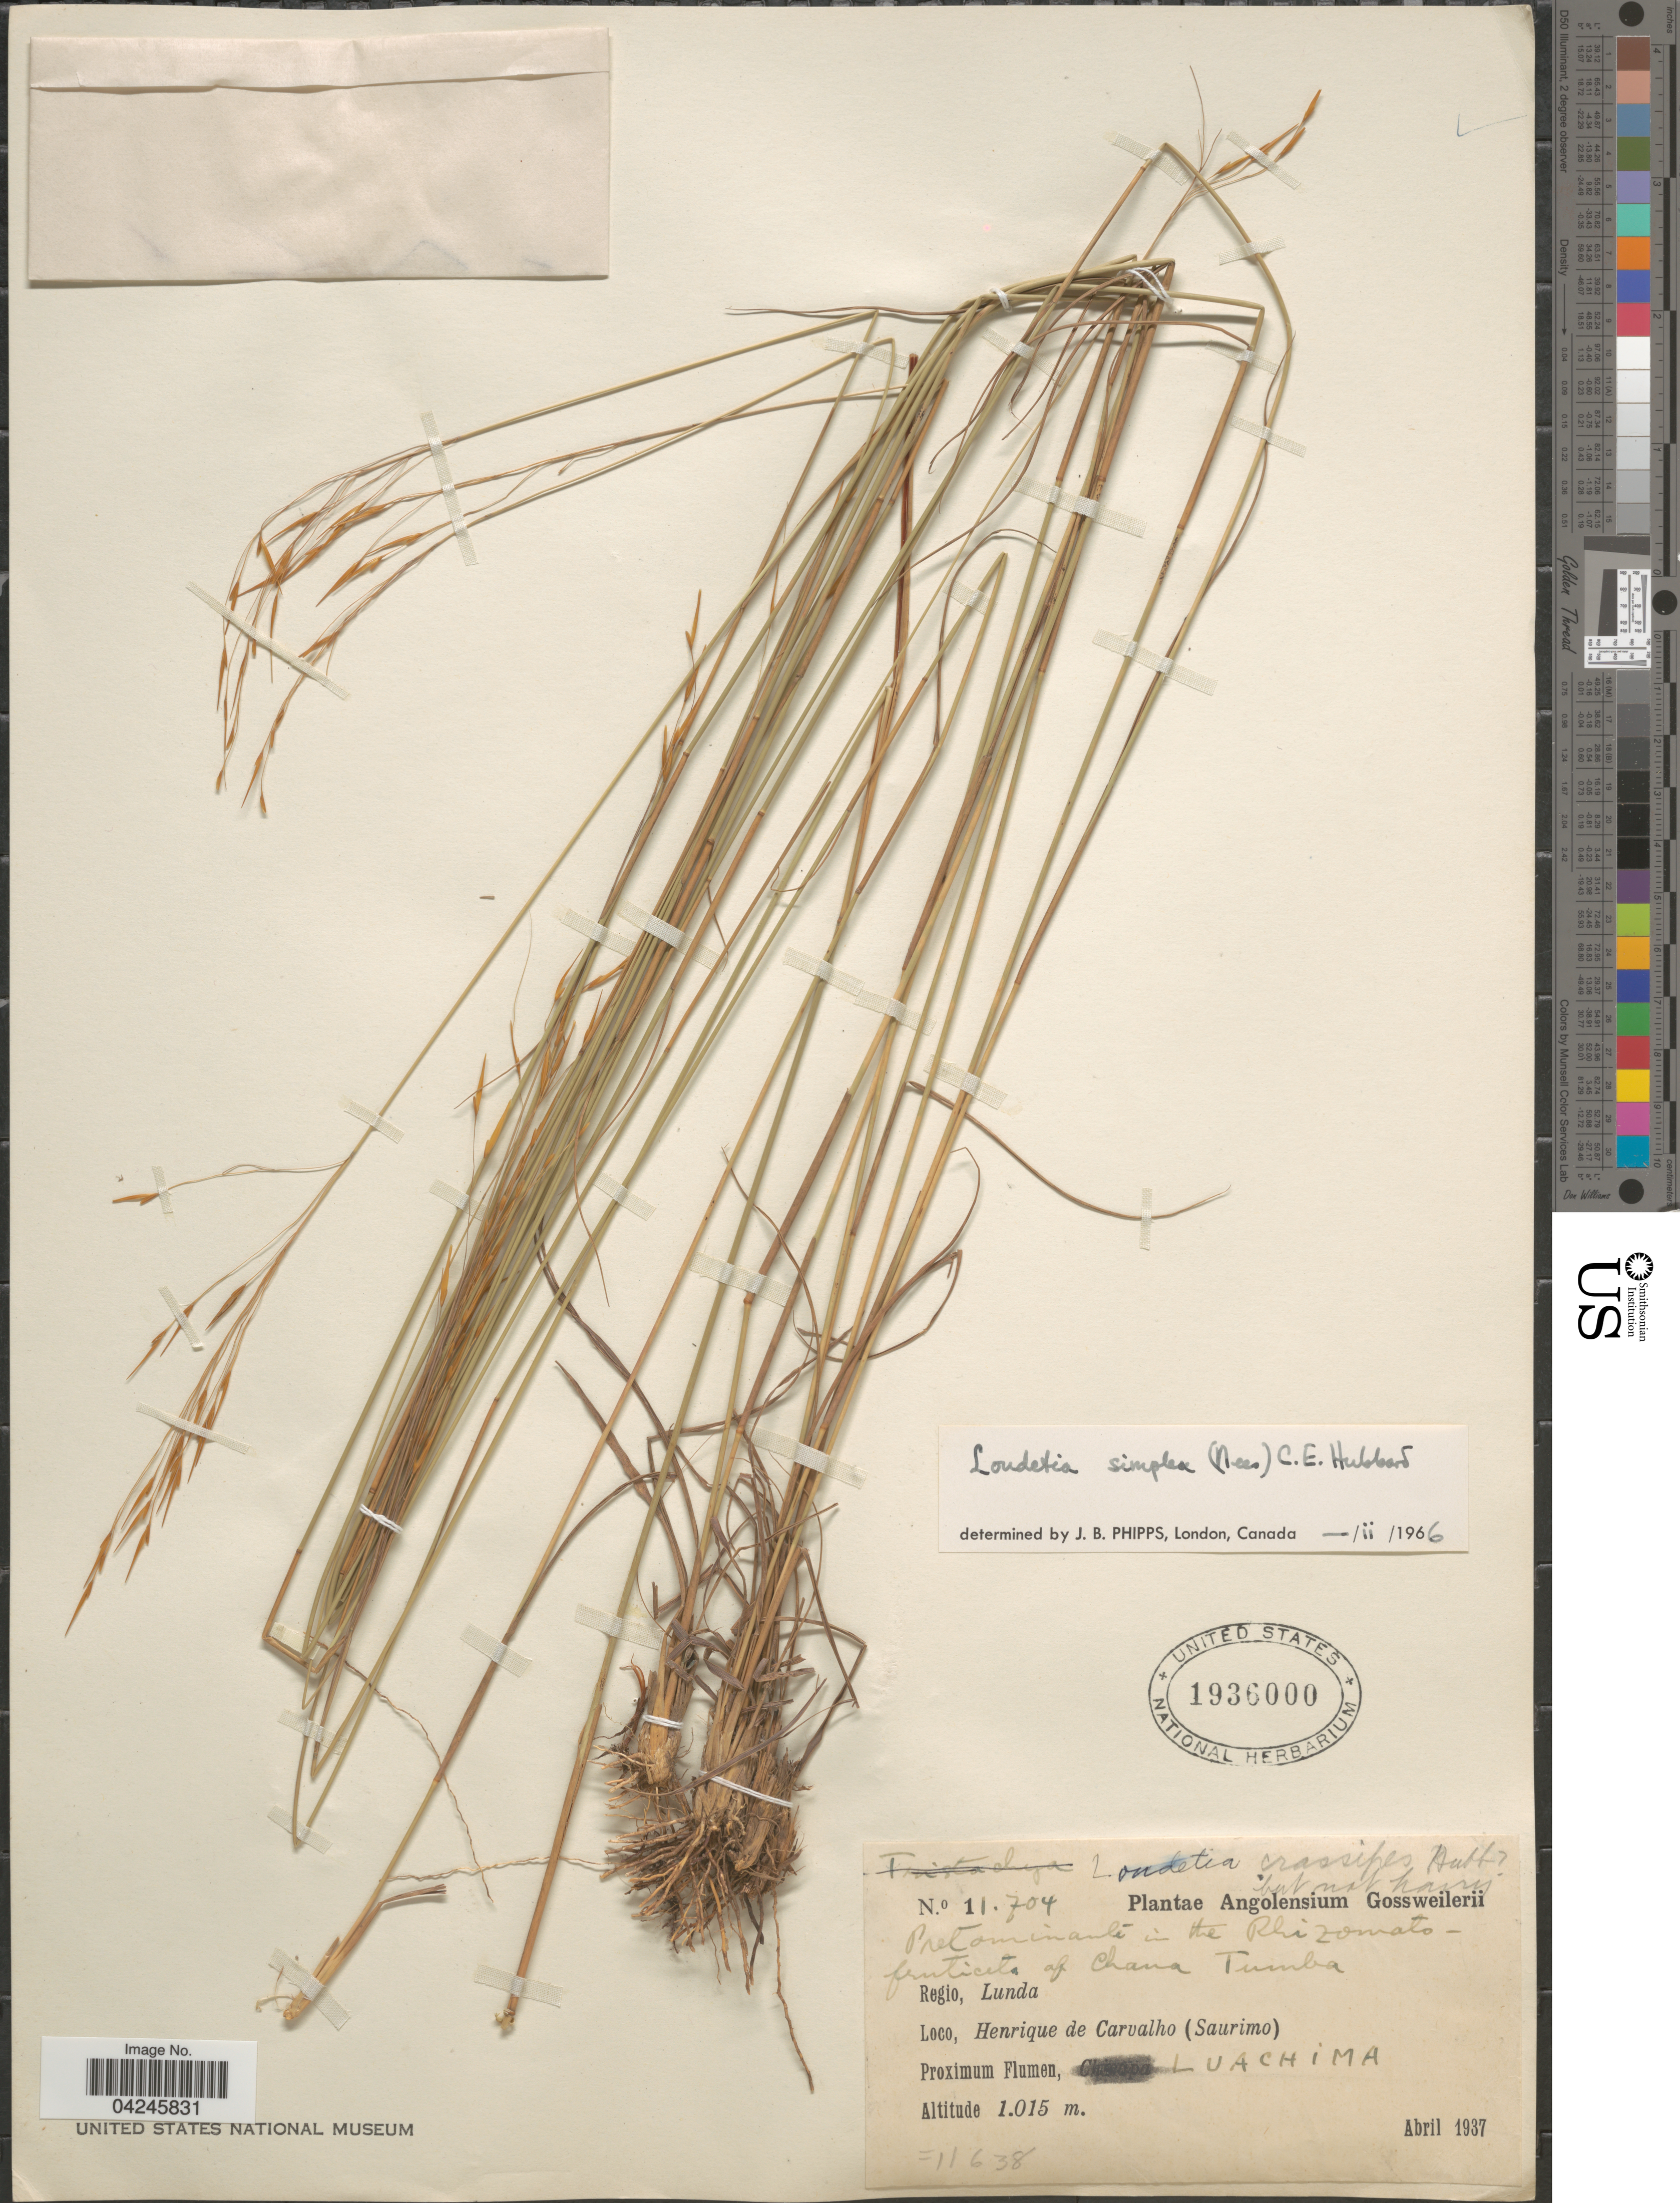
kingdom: Plantae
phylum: Tracheophyta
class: Liliopsida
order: Poales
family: Poaceae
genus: Loudetia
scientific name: Loudetia simplex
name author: (Nees) C.E. Hubb.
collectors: -. Gossweiler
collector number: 11704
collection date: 1937-04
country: Angola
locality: Regio, Lunda. Henrique de Carvalho (Saurimo). Proximum Flumem, Luachima.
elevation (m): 1015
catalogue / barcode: US 1936000